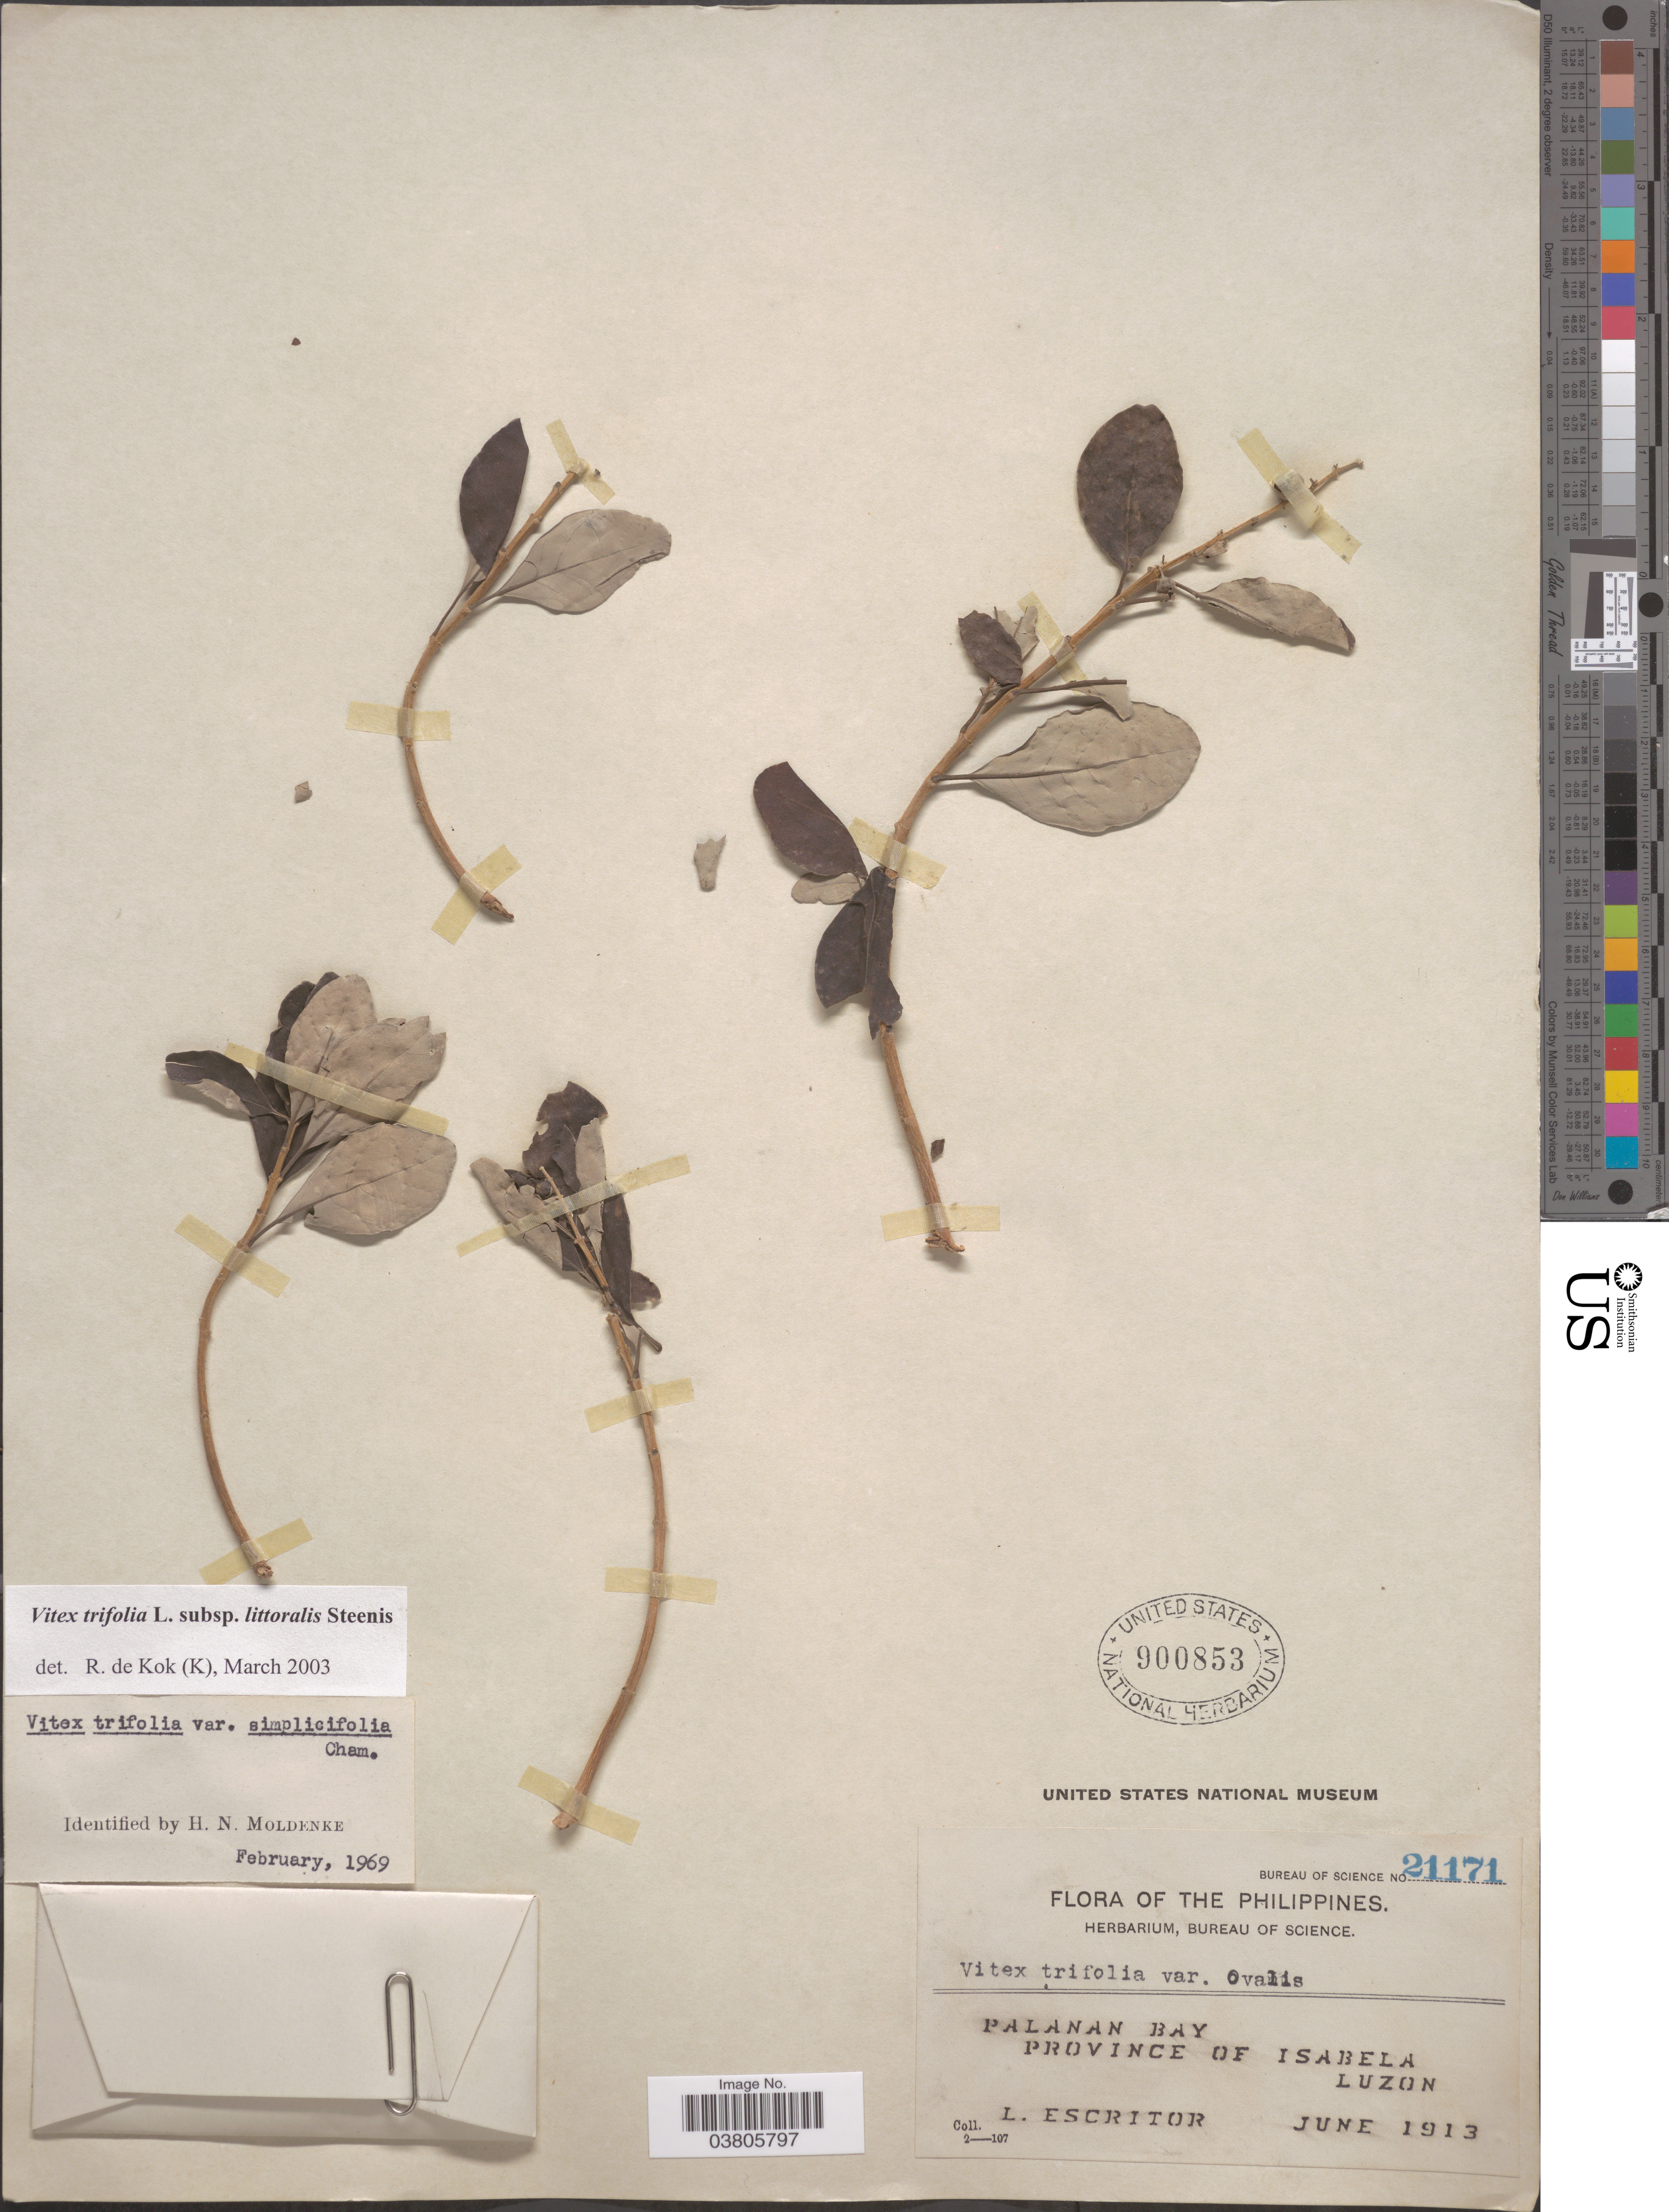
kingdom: Plantae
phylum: Tracheophyta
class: Magnoliopsida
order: Lamiales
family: Lamiaceae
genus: Vitex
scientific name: Vitex trifolia subsp. litoralis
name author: Steenis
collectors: L. Escritor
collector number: Bureau of Science 21171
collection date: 1913-06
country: Philippines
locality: Palanan Bay, Province of Isabela, Luzon.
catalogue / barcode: US 900853